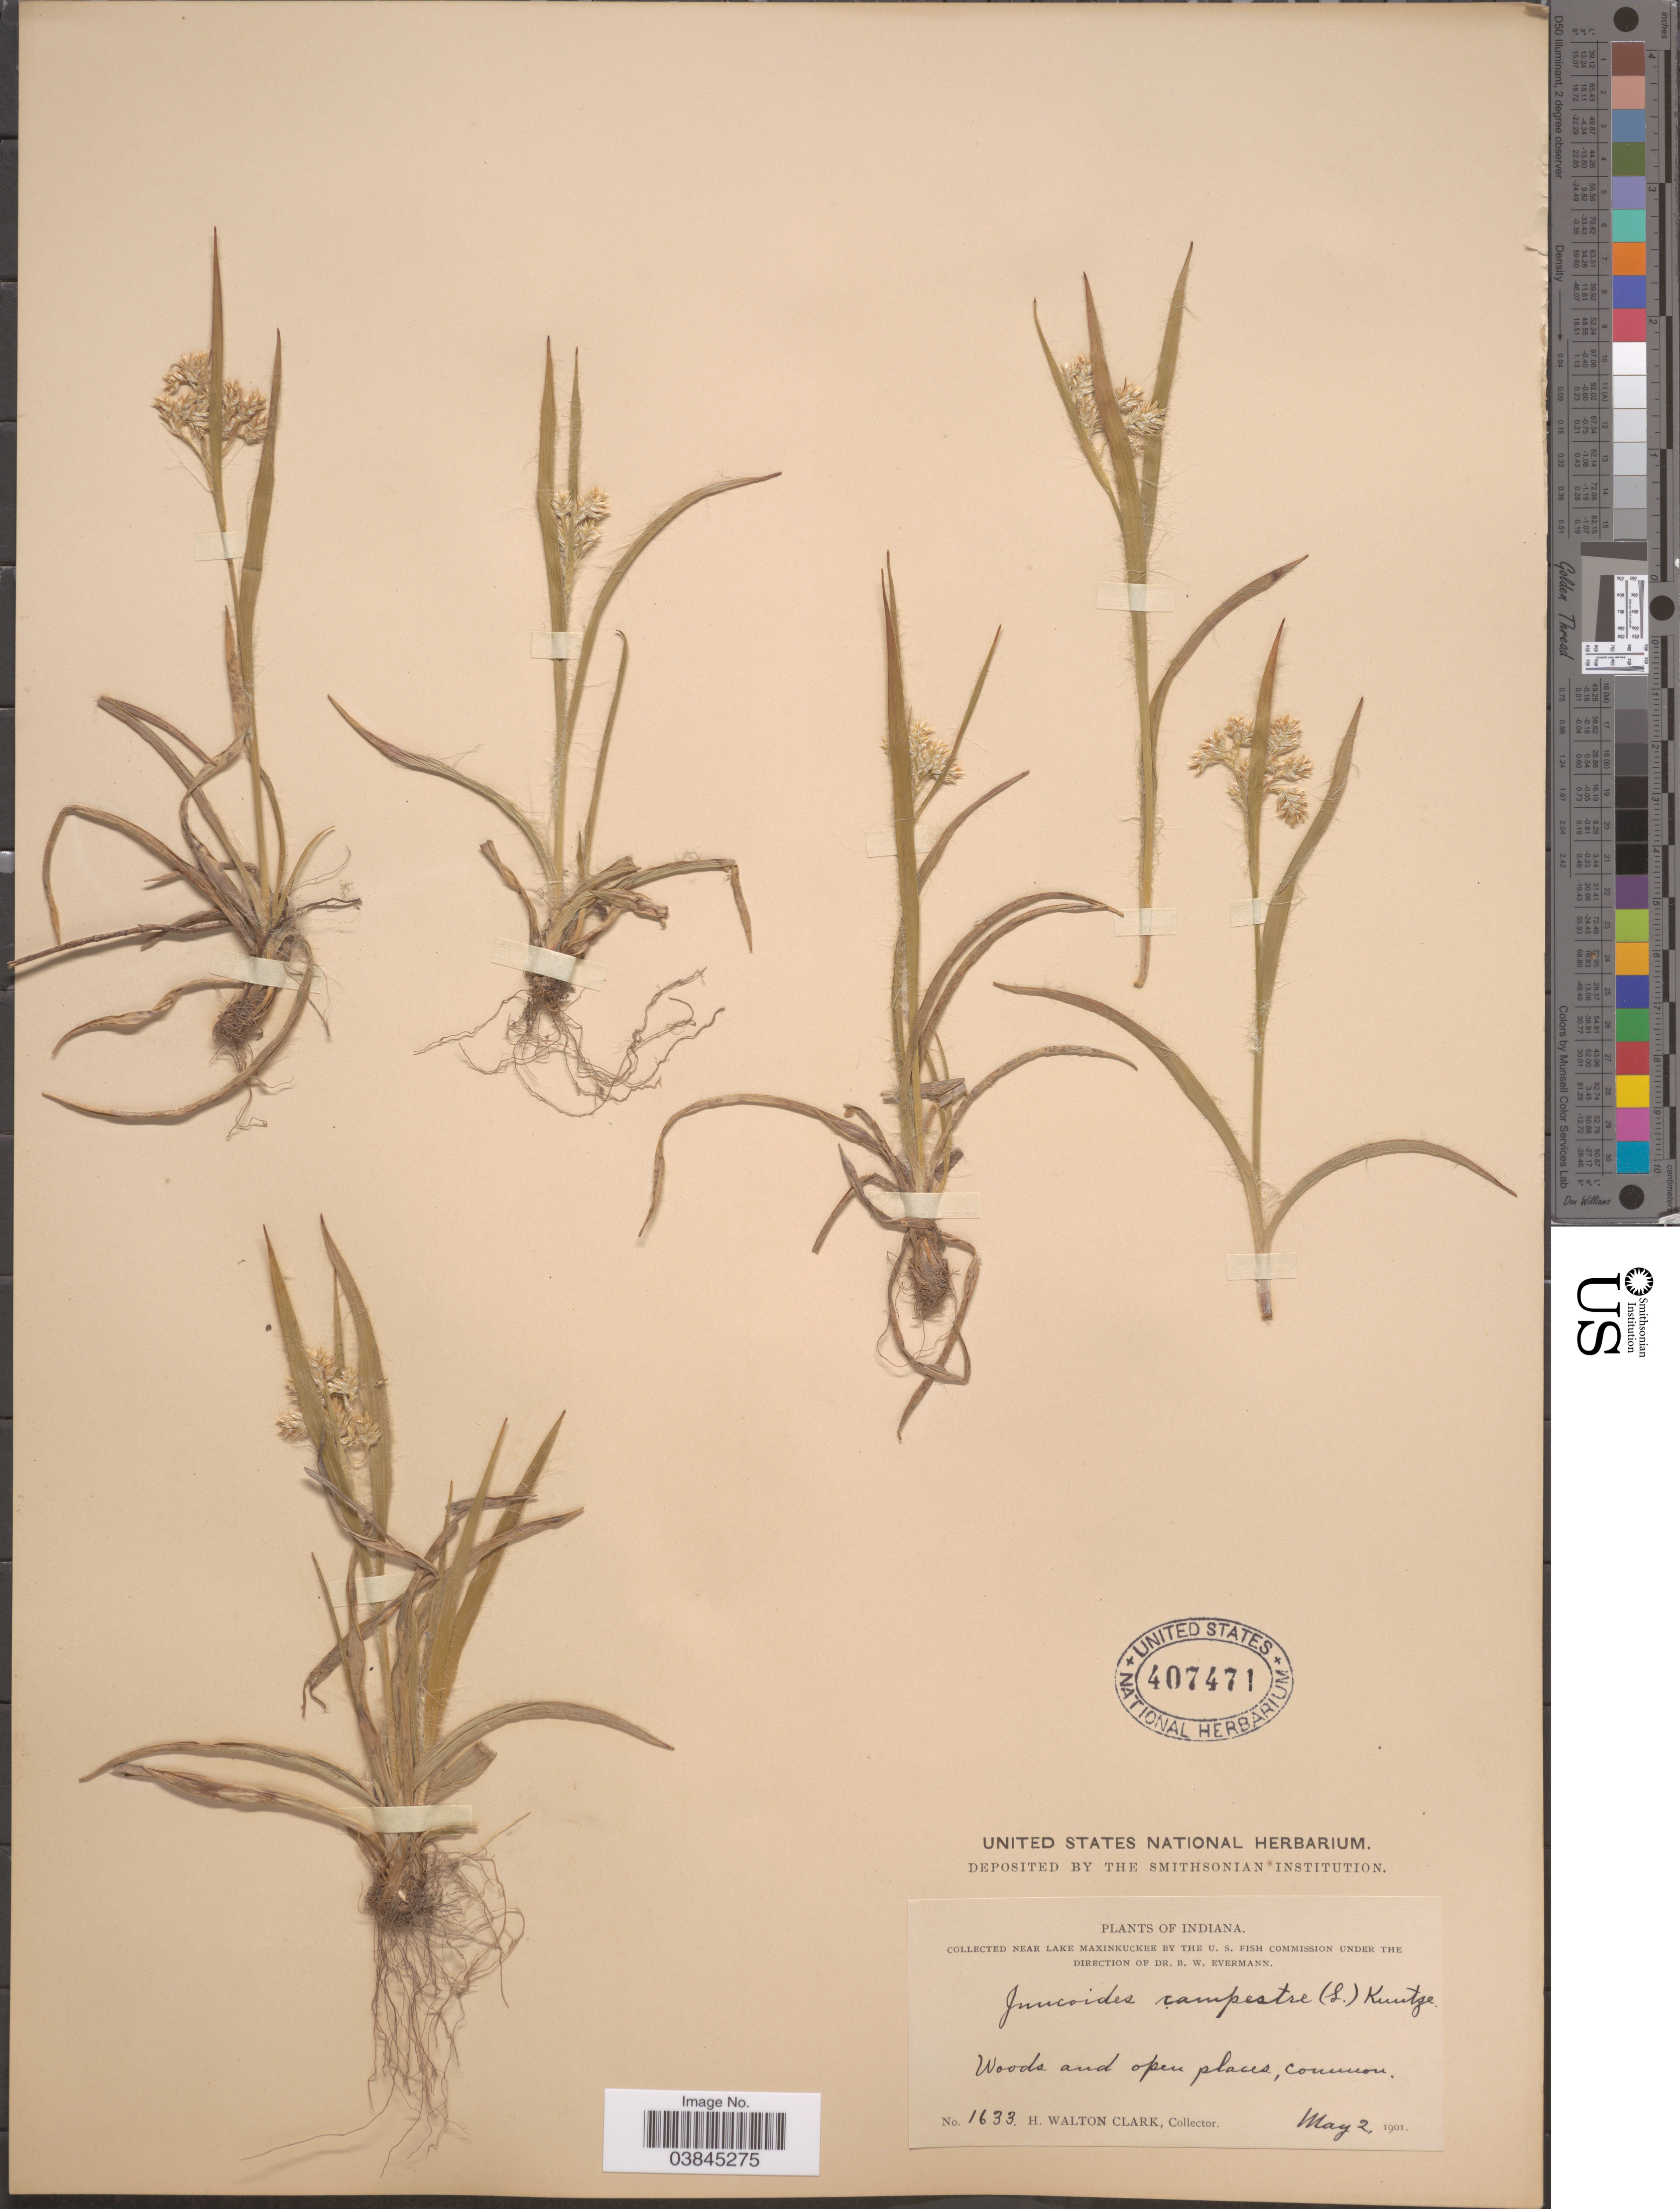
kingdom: Plantae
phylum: Tracheophyta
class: Liliopsida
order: Poales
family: Juncaceae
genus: Luzula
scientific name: Luzula campestris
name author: (L.) DC.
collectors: H. W. Clark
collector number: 1633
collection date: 1901-05-02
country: United States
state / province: Indiana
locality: Near Lake Maxinkuckee.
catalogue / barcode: US 407471